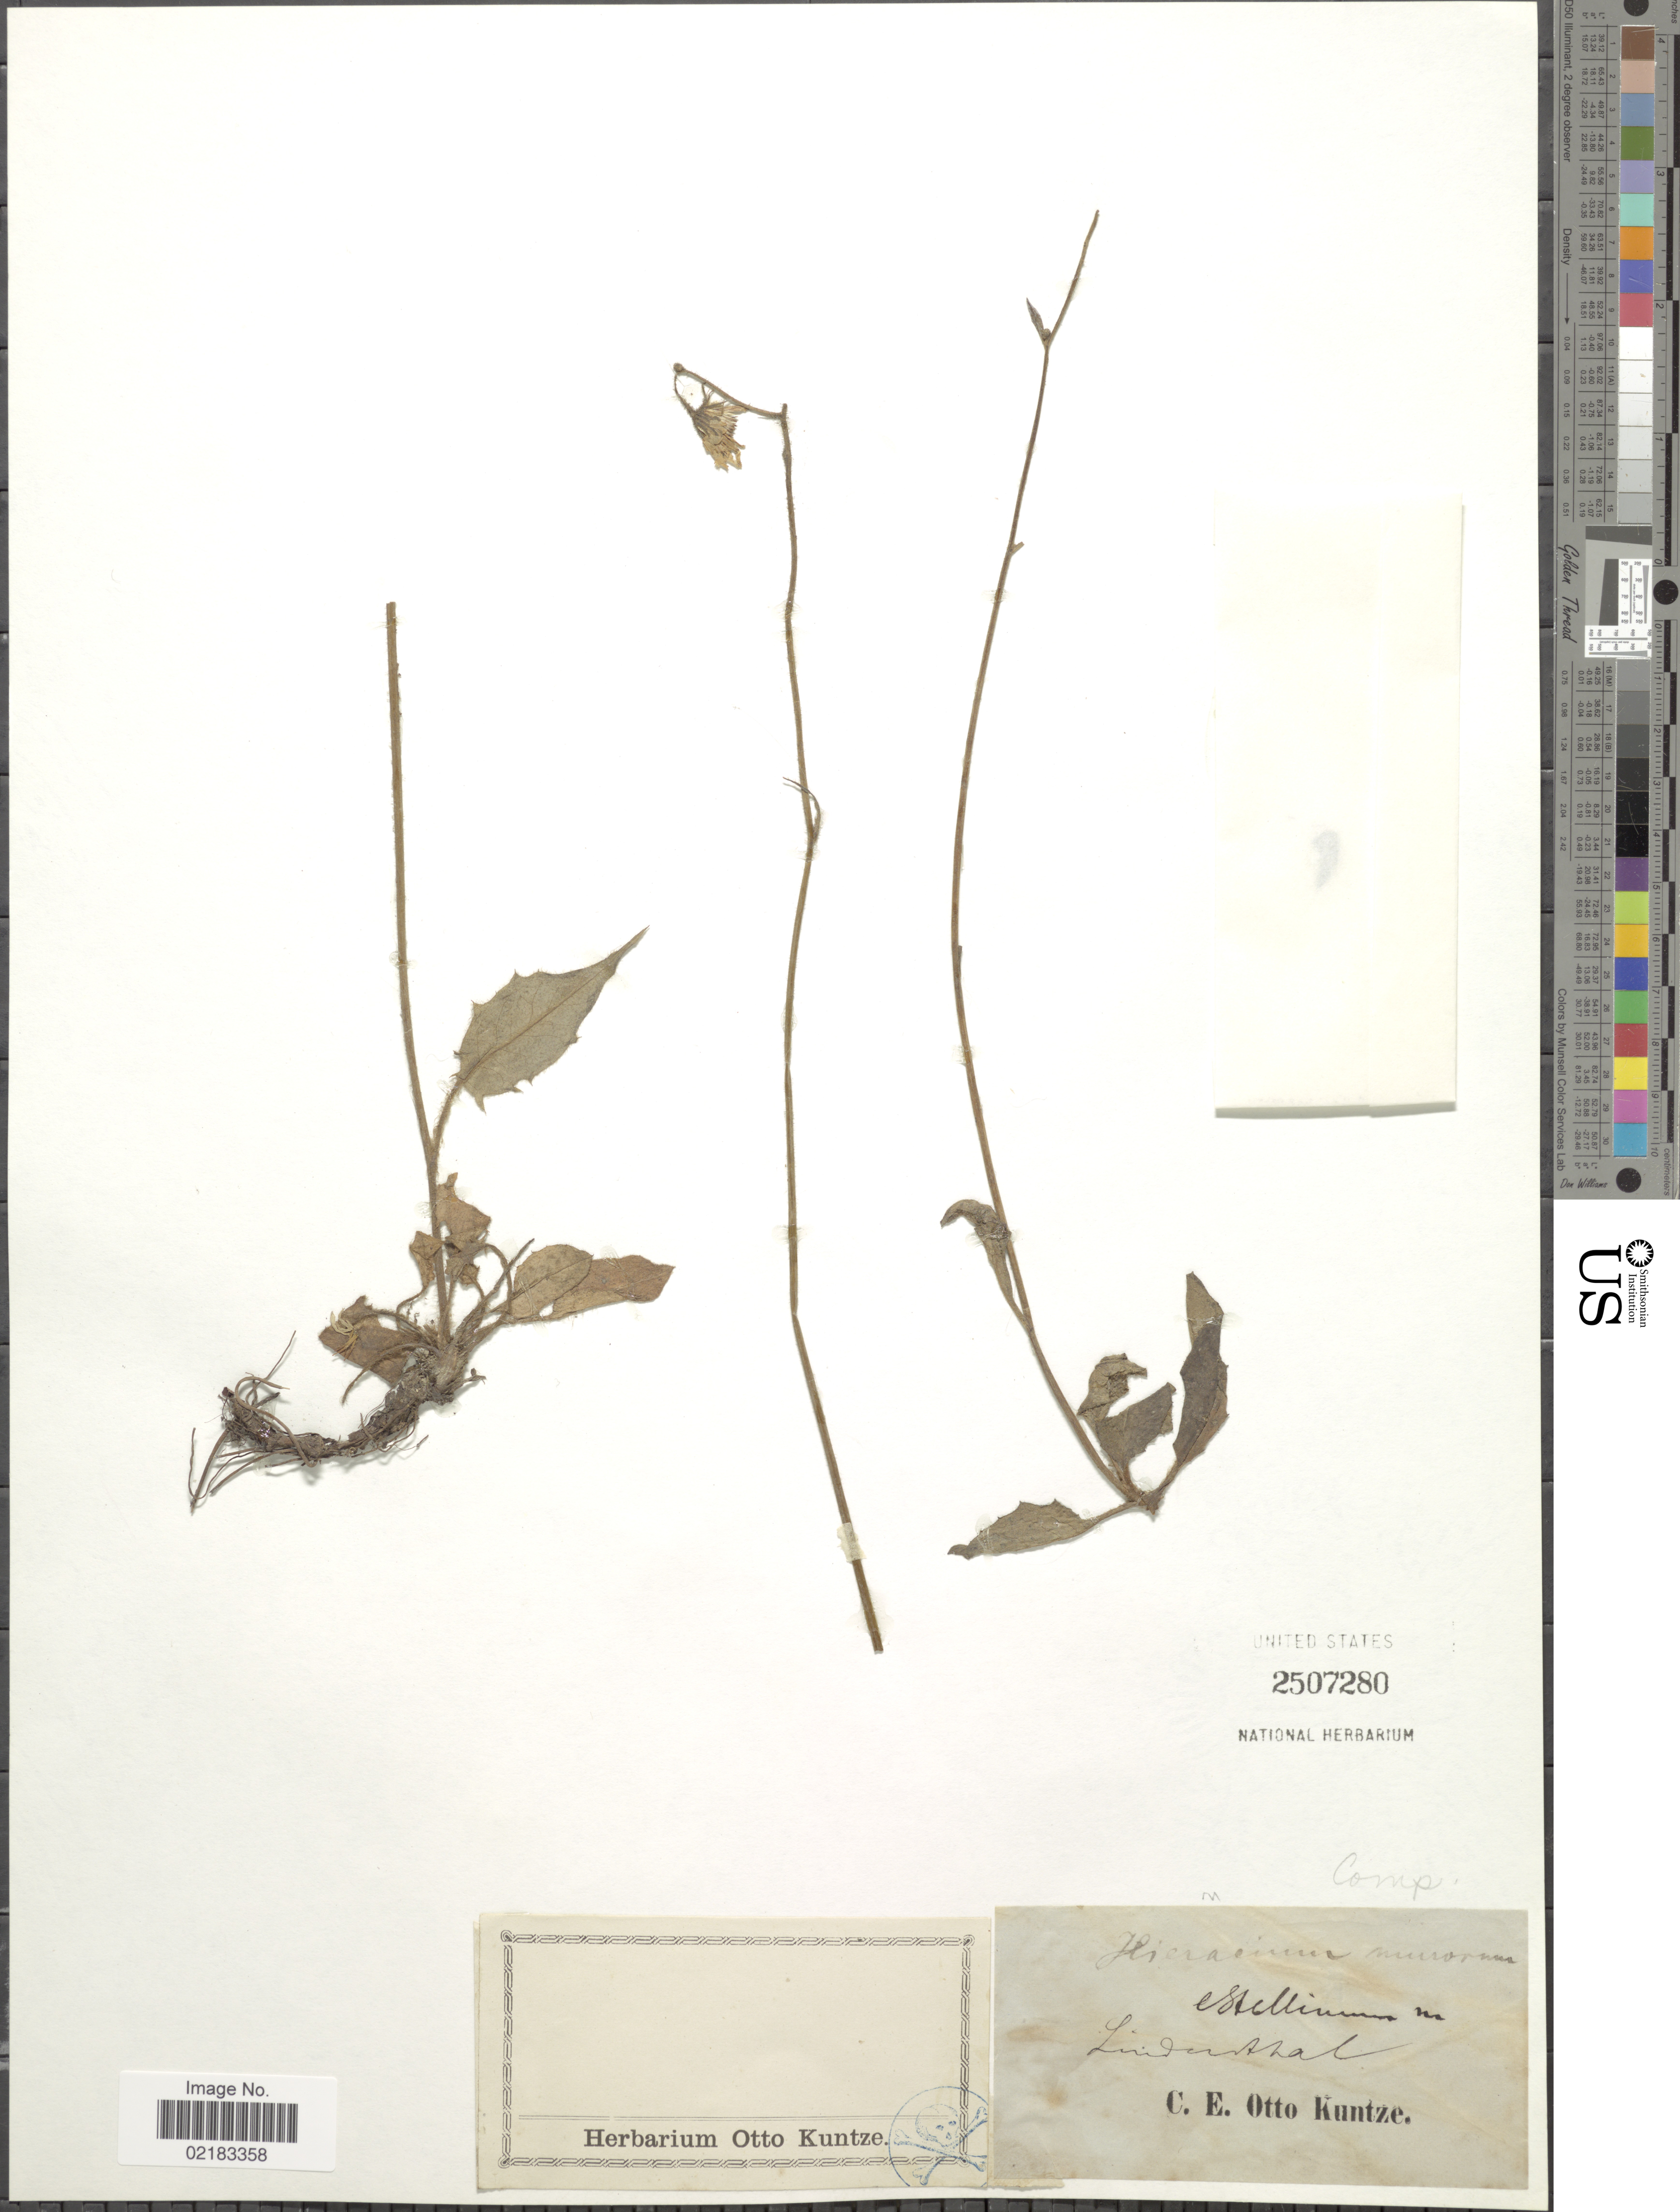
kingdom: Plantae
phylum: Tracheophyta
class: Magnoliopsida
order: Asterales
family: Asteraceae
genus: Hieracium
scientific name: Hieracium murorum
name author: L.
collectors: C.E.O. Kuntze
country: Germany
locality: Lindenthal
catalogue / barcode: US 2507280